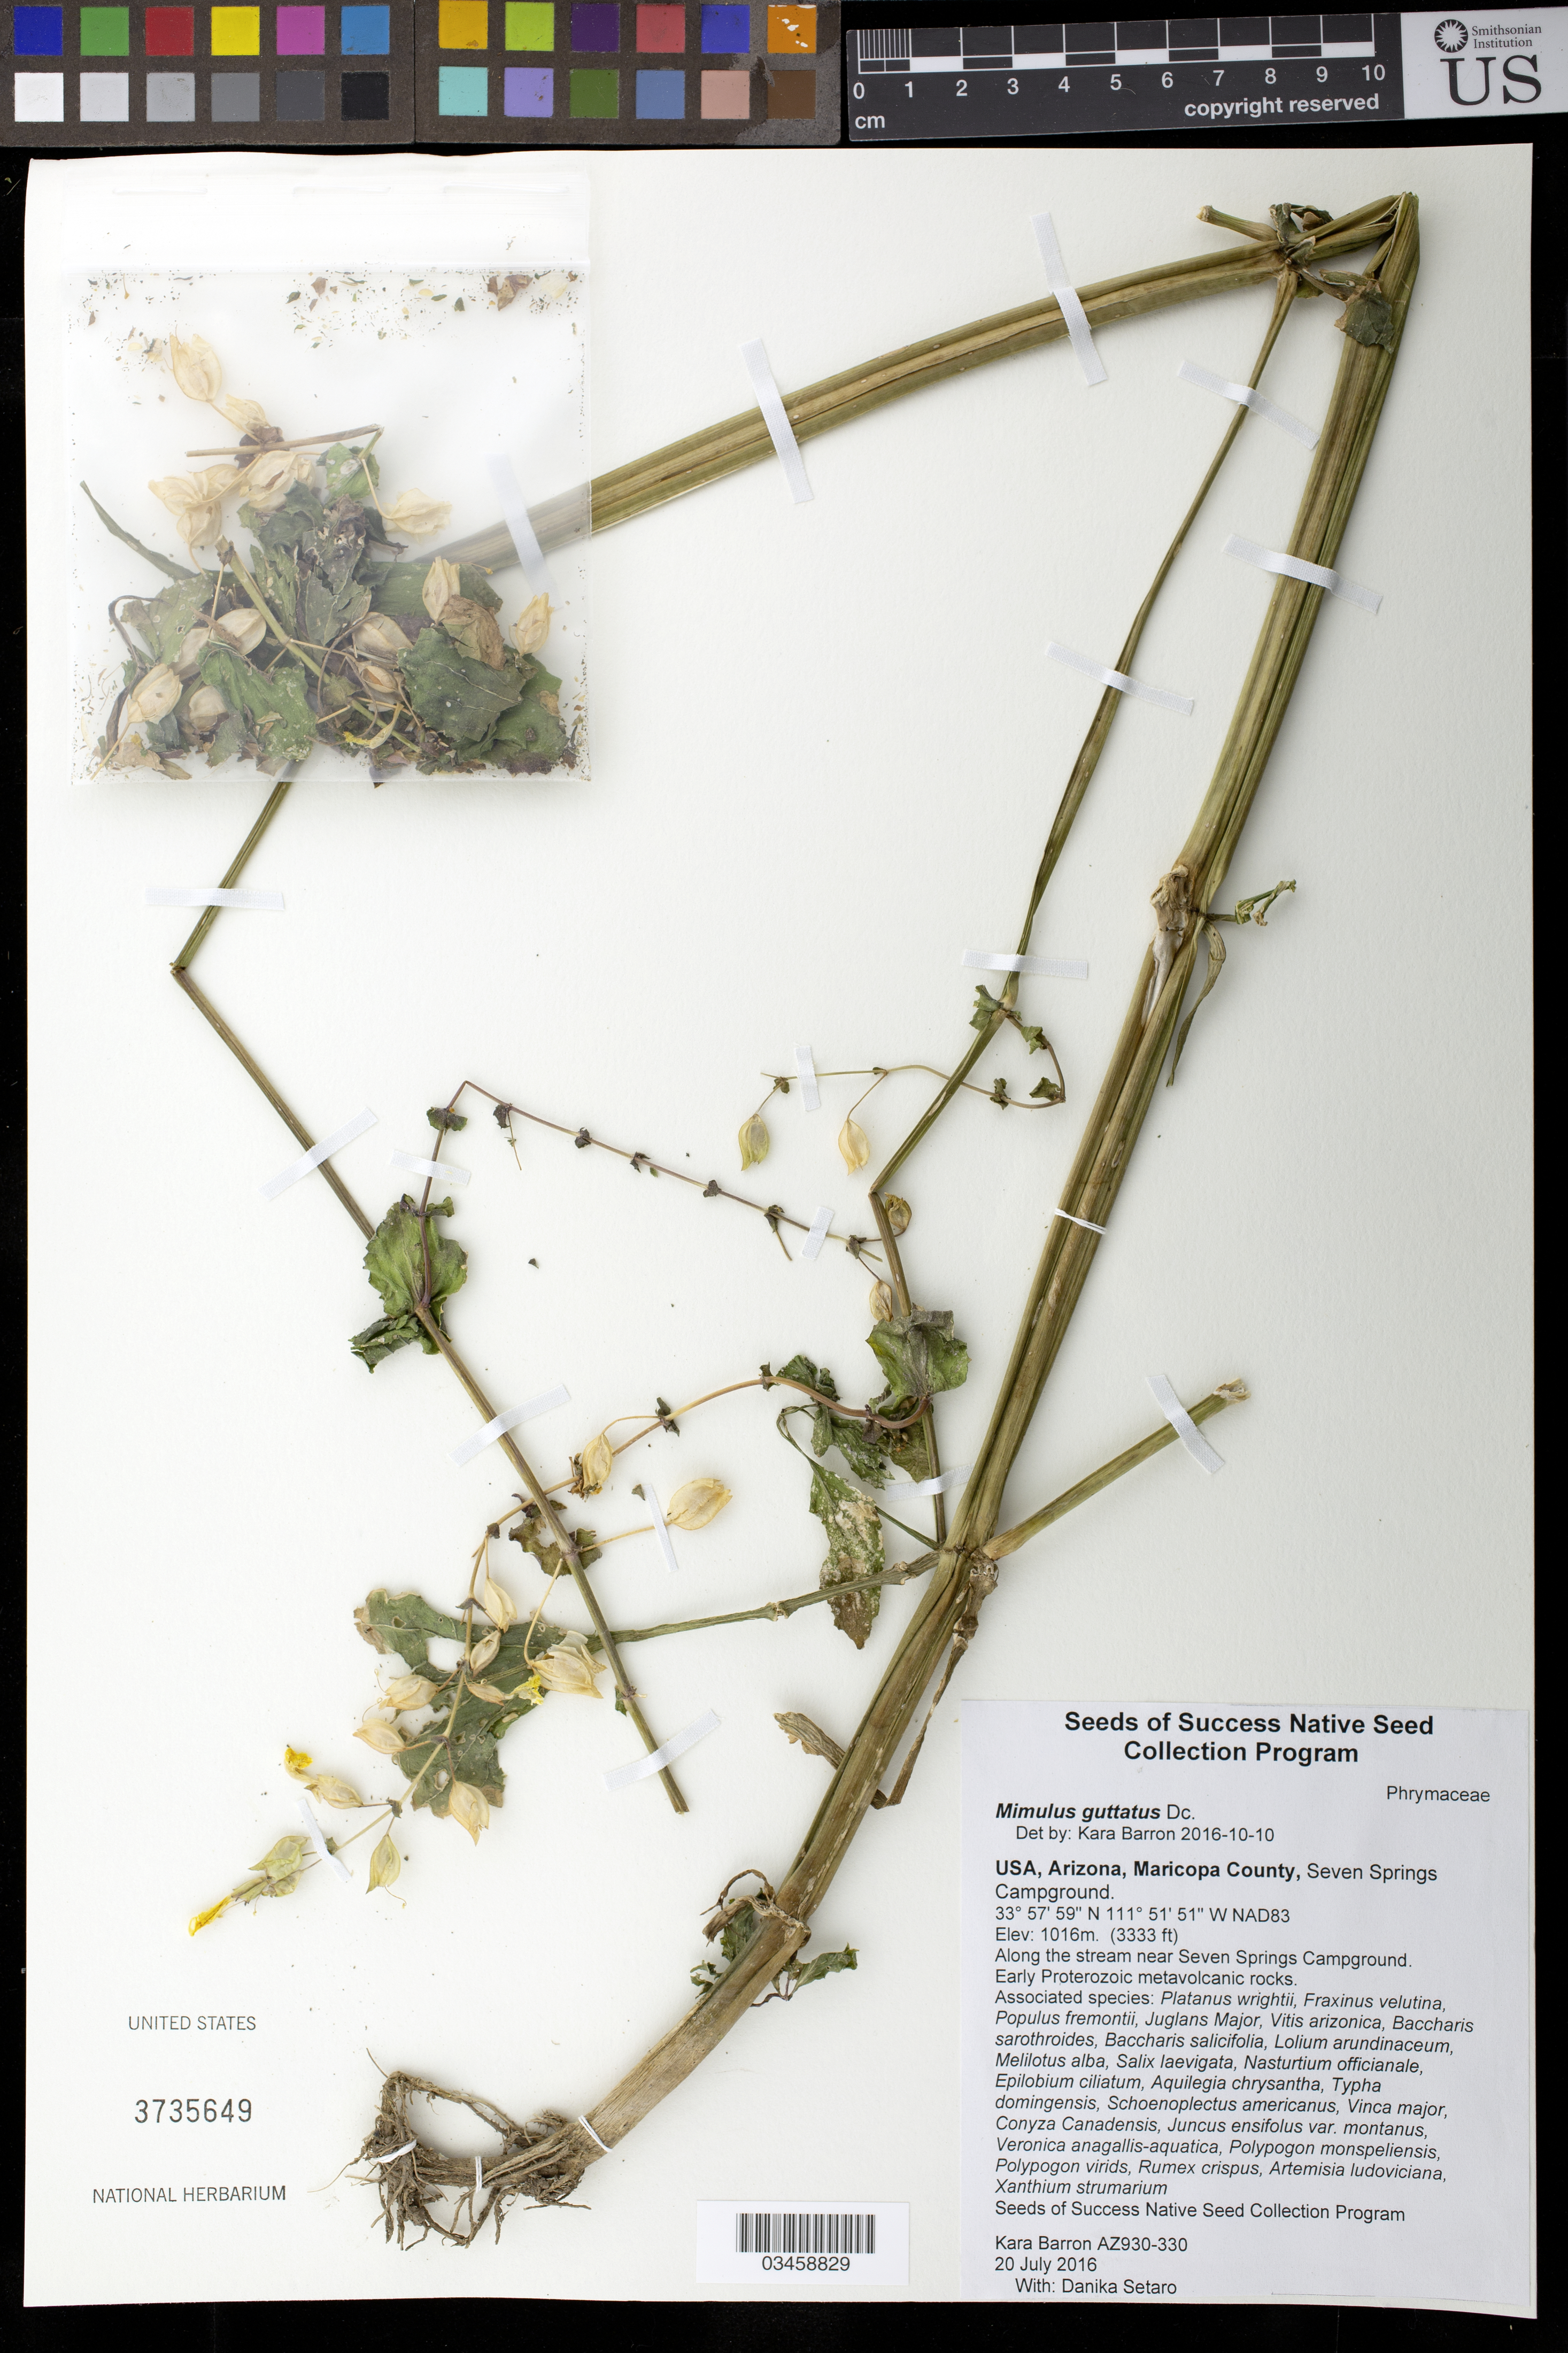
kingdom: Plantae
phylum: Tracheophyta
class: Magnoliopsida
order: Lamiales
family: Phrymaceae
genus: Mimulus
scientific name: Mimulus guttatus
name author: DC.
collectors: K. Barron & D. Setaro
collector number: AZ930-330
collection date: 2016-07-20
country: United States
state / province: Arizona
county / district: Maricopa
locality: Seven Springs Campground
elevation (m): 1016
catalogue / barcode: US 3735649